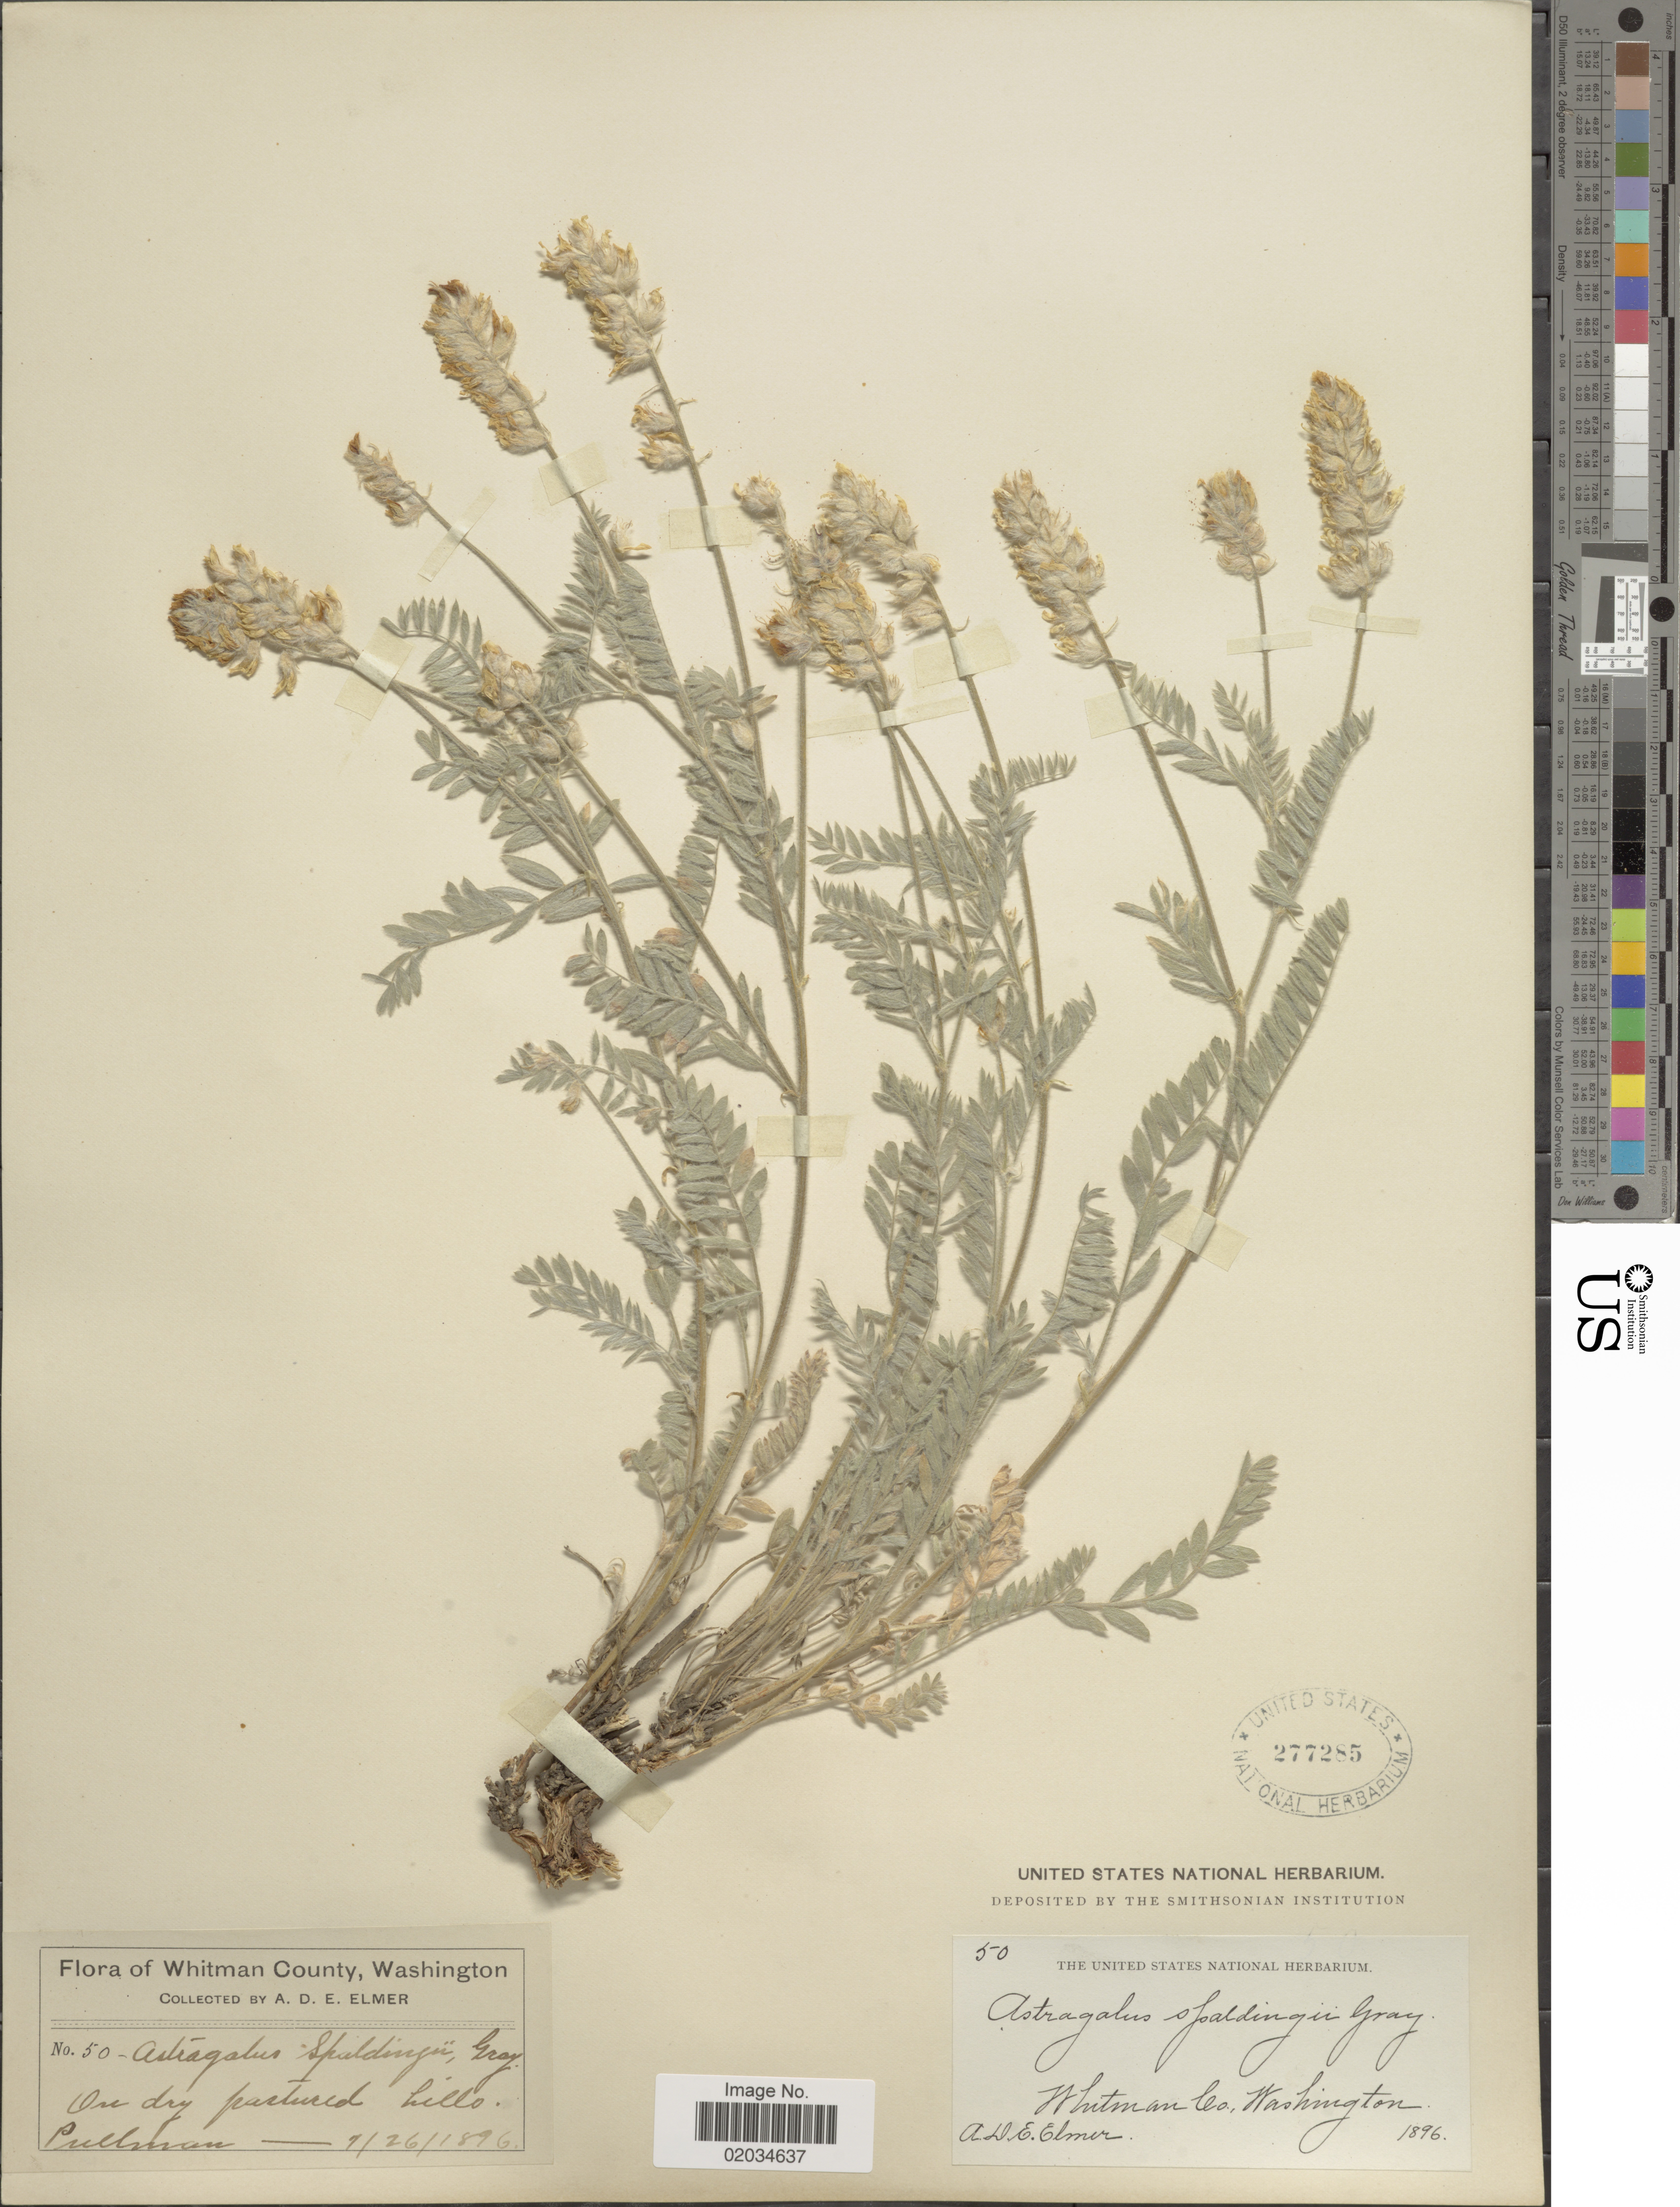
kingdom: Plantae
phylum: Tracheophyta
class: Magnoliopsida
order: Fabales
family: Fabaceae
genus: Astragalus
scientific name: Astragalus spaldingii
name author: A. Gray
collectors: A. D. E. Elmer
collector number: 50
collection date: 1896-07-26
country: United States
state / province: Washington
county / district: Whitman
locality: Whitman County, on dry pastured hills, Pullman.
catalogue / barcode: US 277285